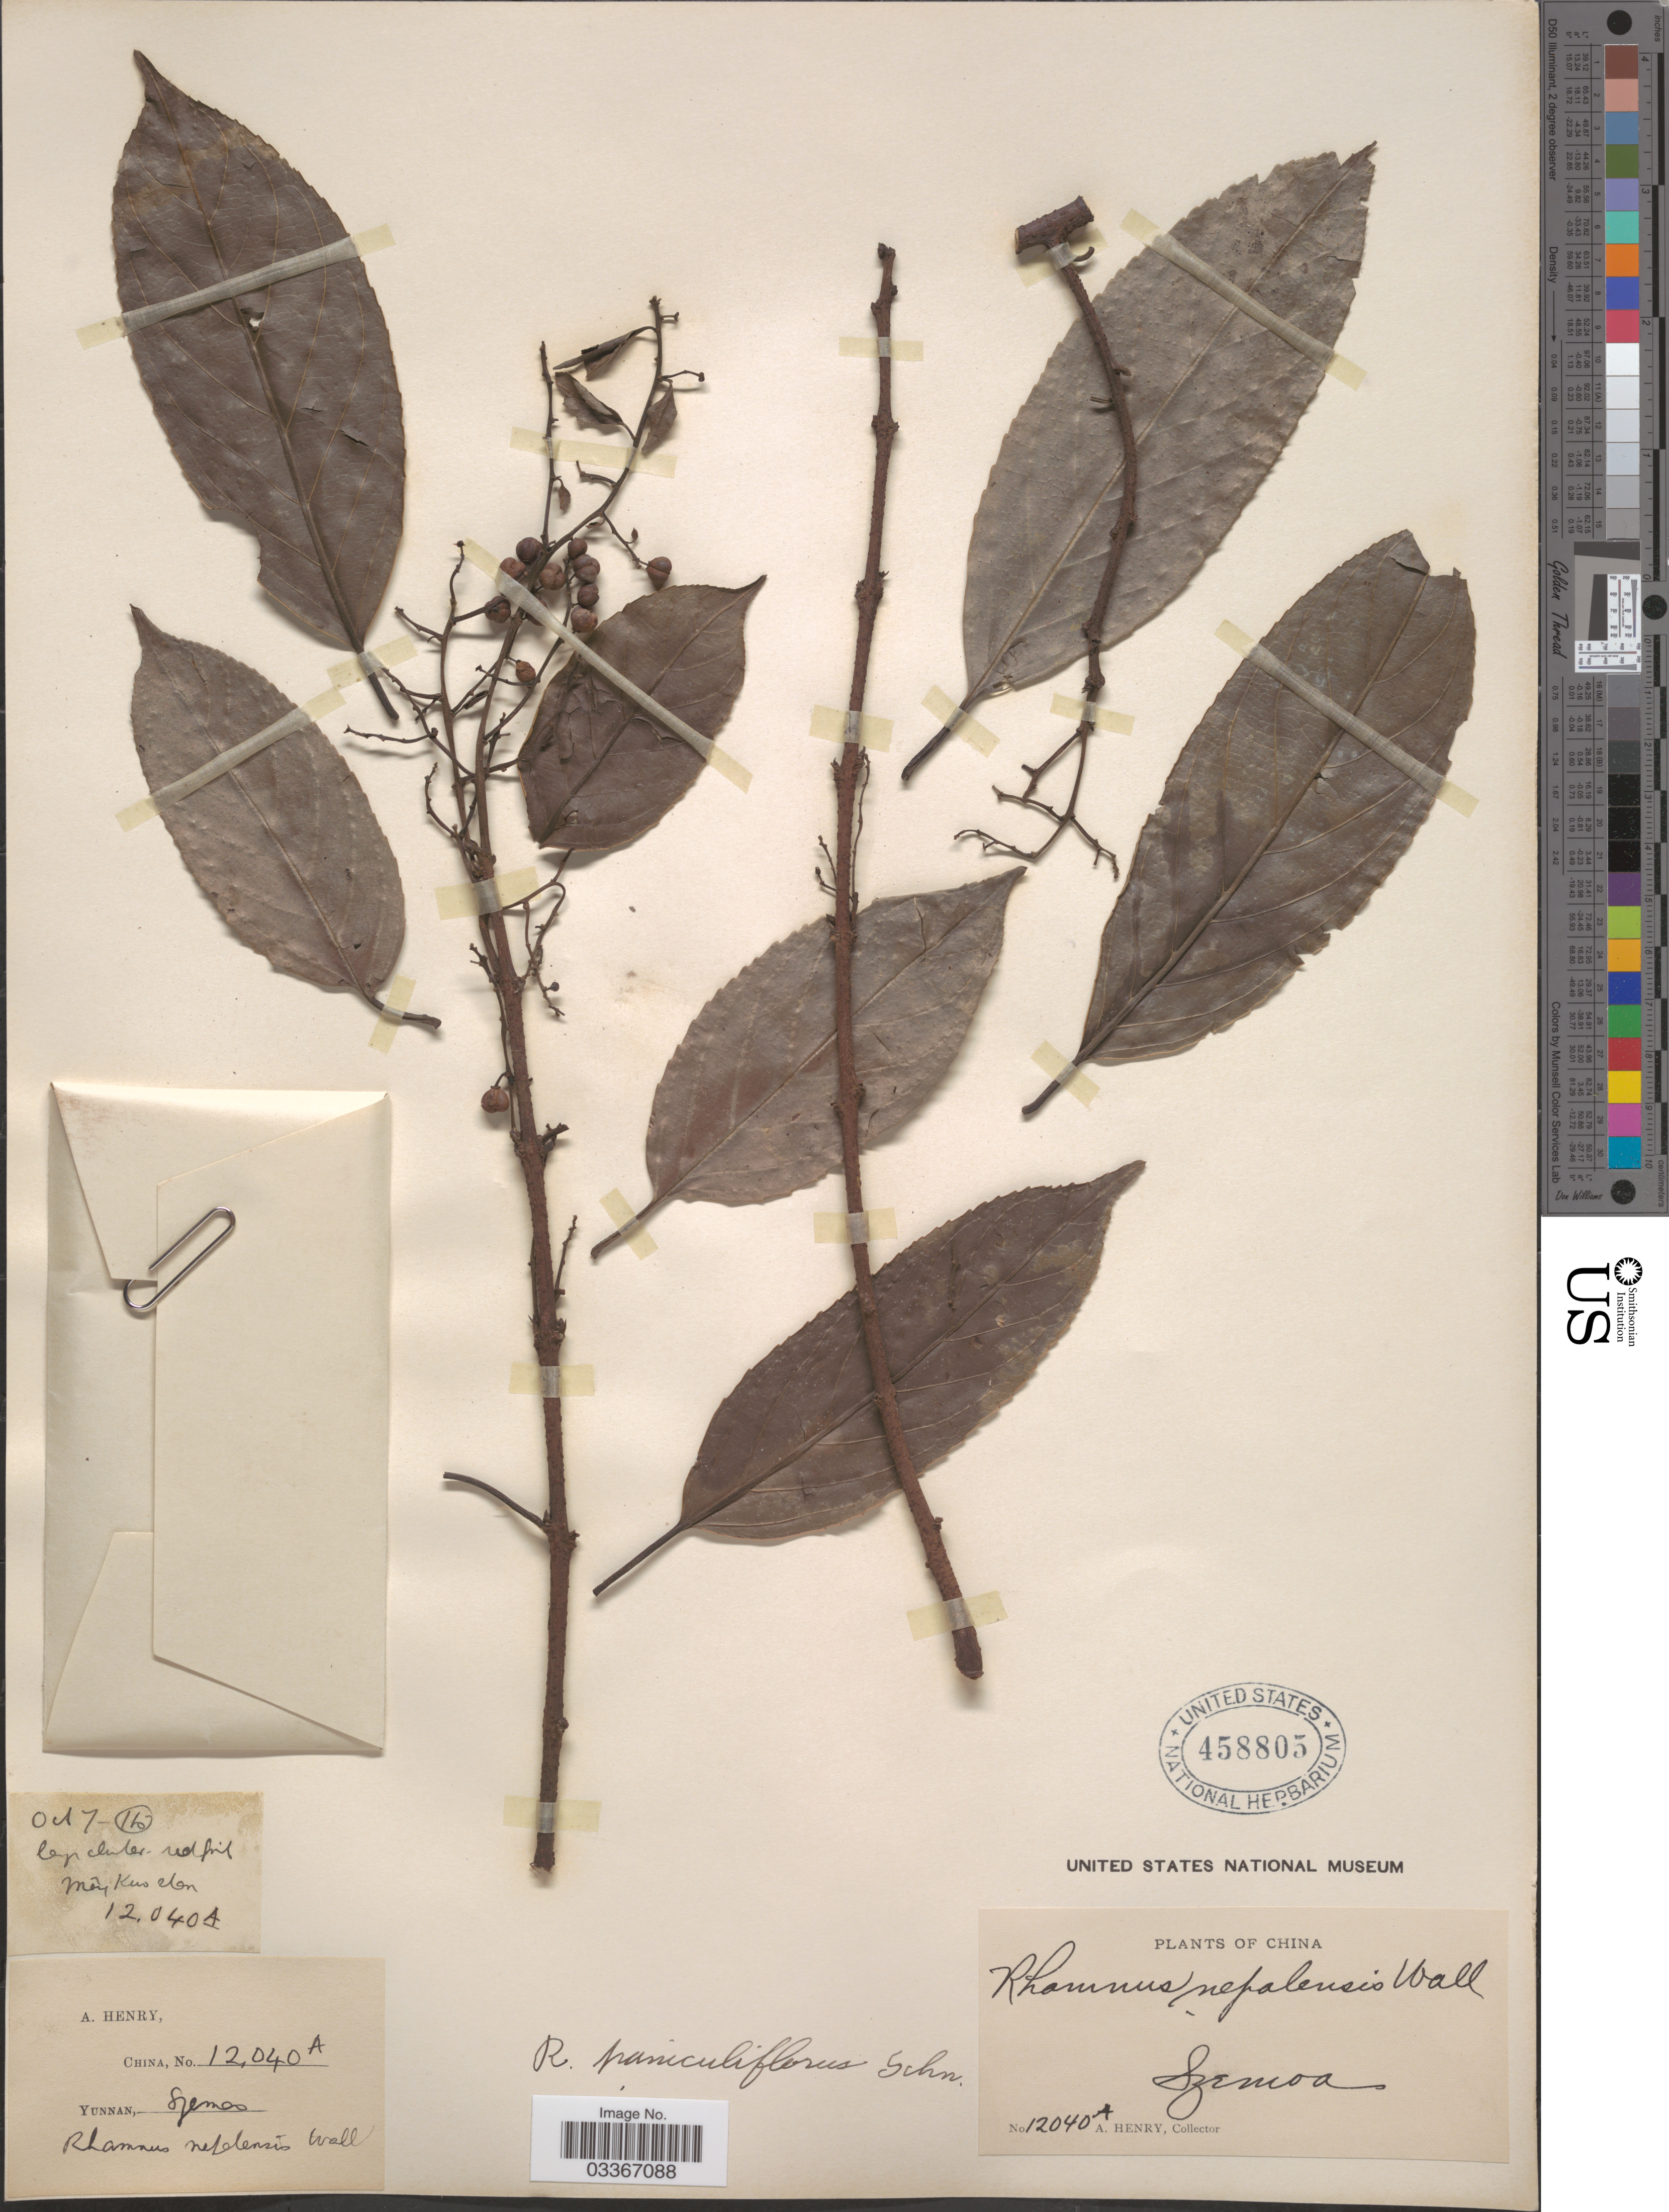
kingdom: Plantae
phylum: Tracheophyta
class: Magnoliopsida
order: Rosales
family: Rhamnaceae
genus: Rhamnus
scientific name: Rhamnus paniculiflorus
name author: C.K. Schneid. in Sarg.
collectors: A. Henry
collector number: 12040 A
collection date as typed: Transcribed d/m/y: 7/10/11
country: China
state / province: Yunnan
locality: Szemoa. Meng Kuo shan. Ho.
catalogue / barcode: US 458805